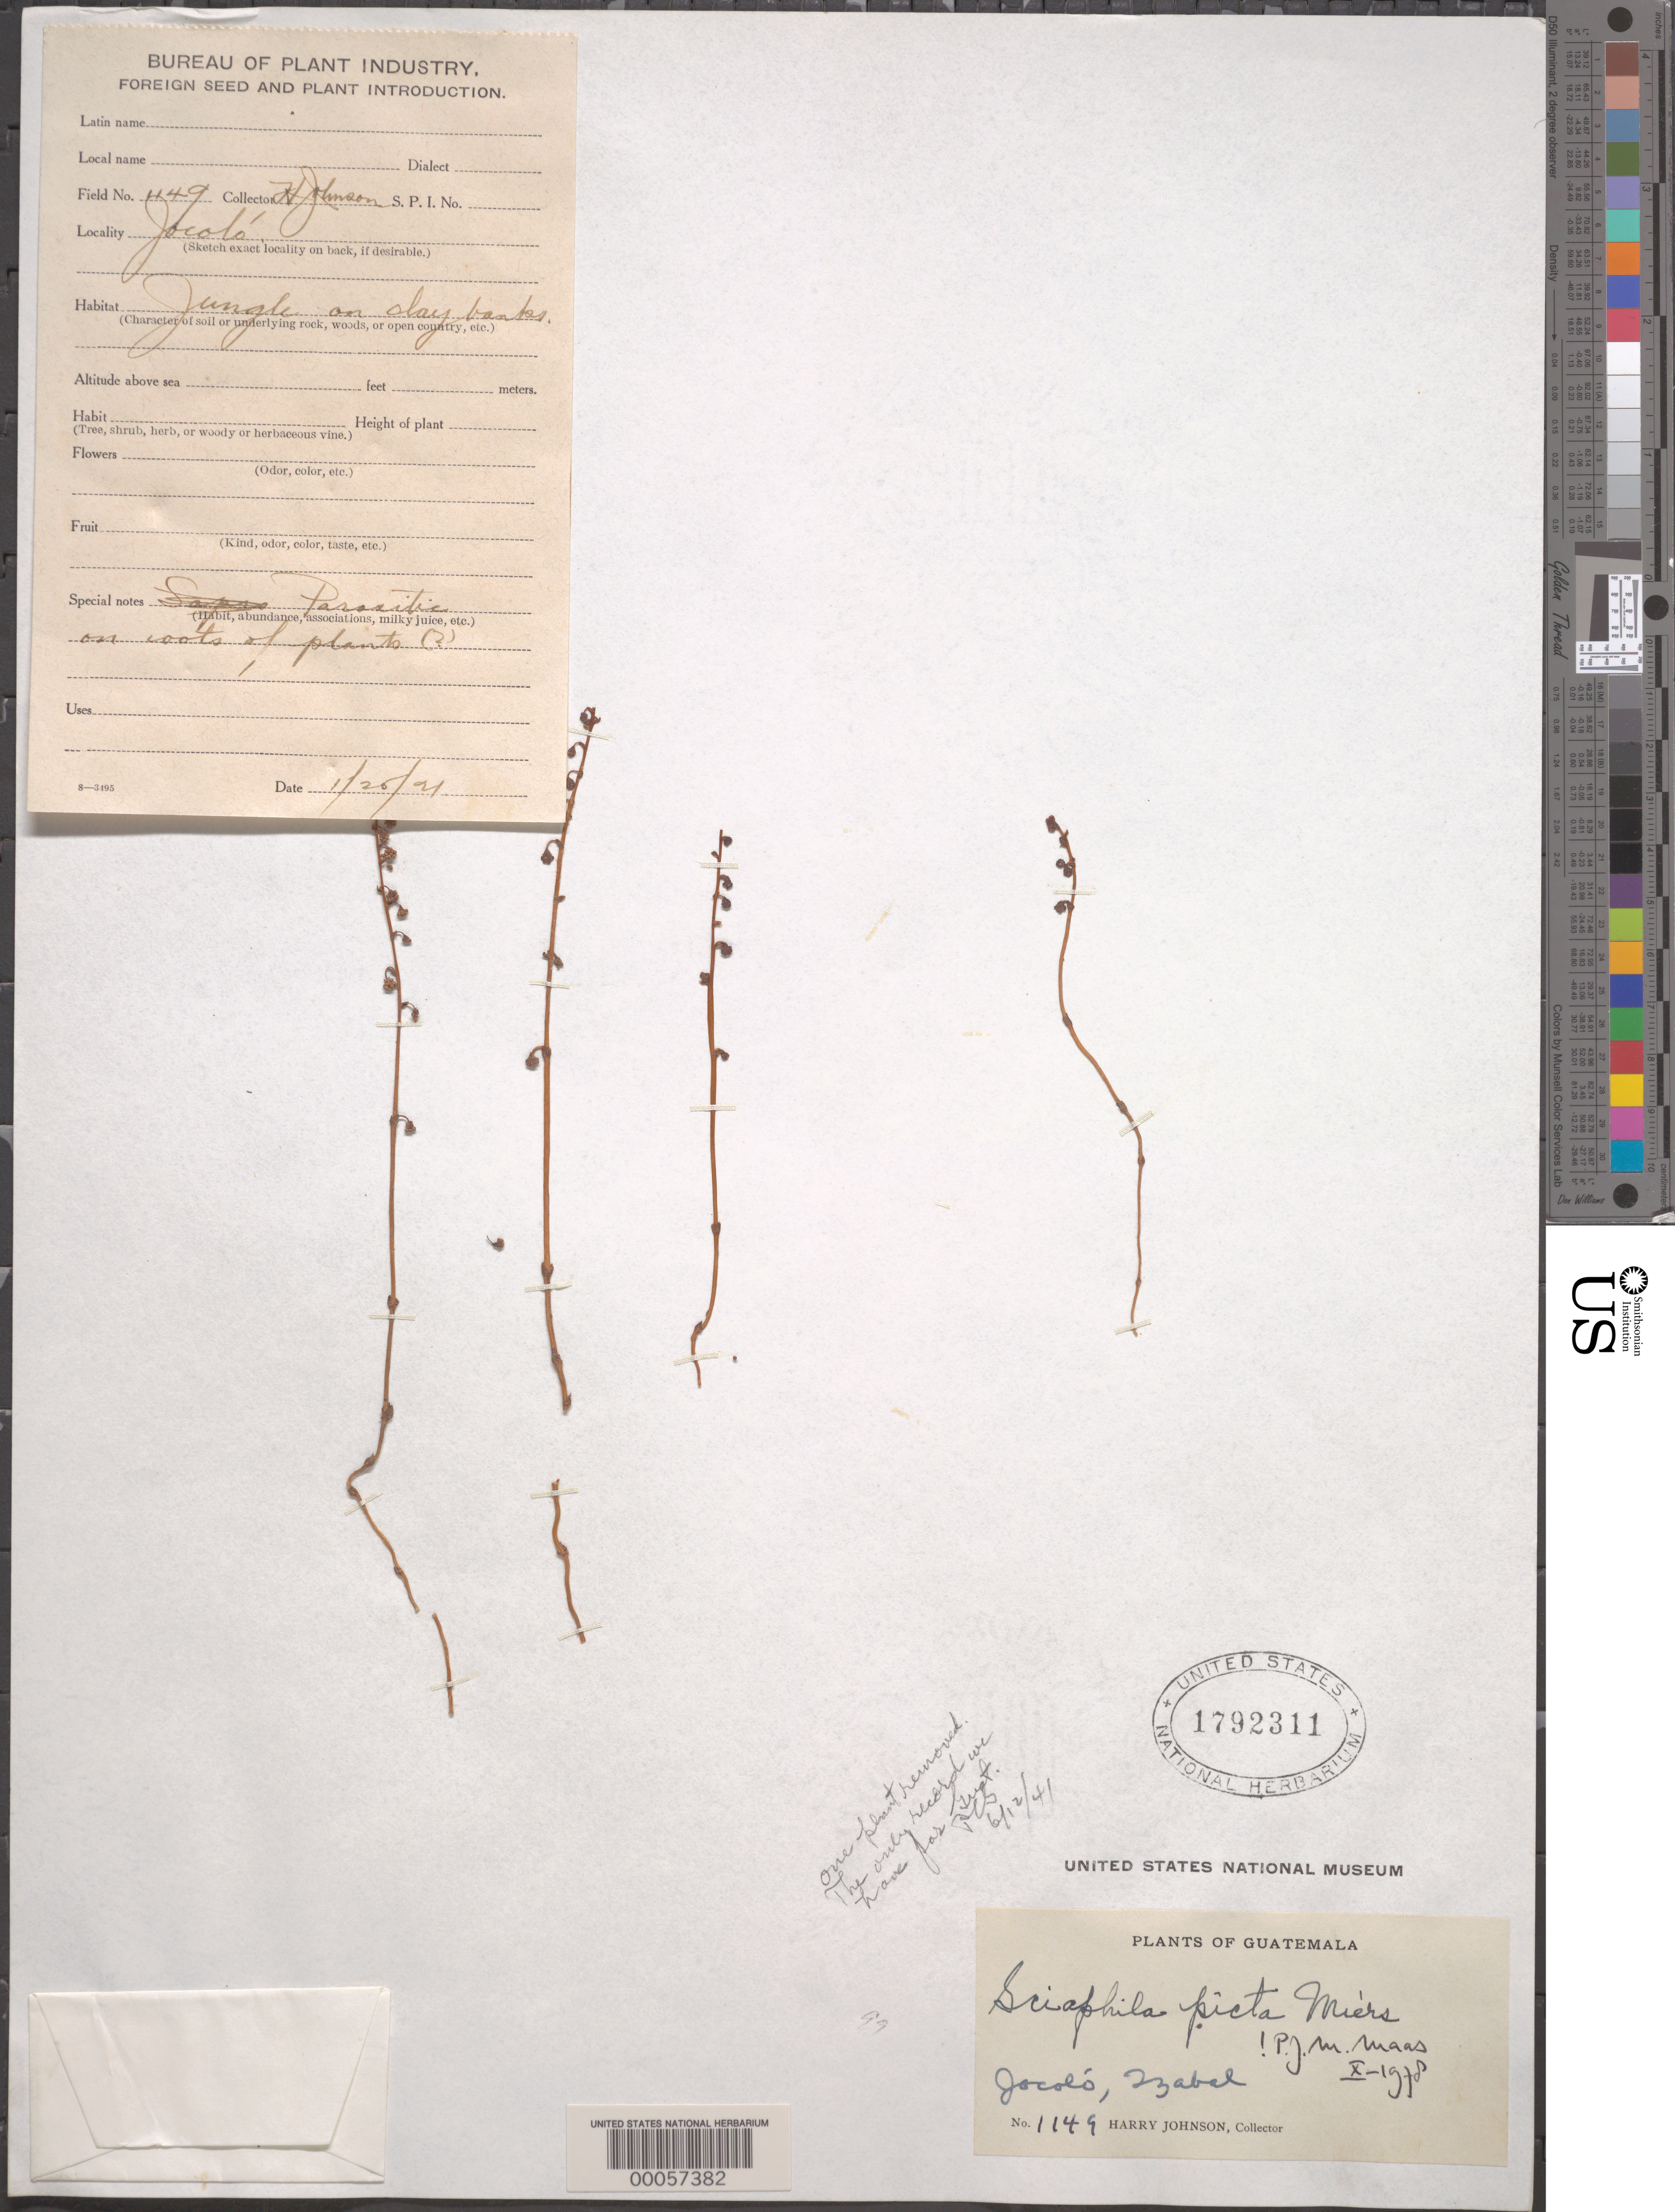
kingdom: Plantae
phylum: Tracheophyta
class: Liliopsida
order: Pandanales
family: Triuridaceae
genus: Sciaphila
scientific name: Sciaphila picta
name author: Miers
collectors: H. Johnson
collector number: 1149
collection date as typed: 25 Jan 1921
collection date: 1921-01-25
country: Guatemala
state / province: Izabal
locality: Jacoló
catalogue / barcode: US 1792311